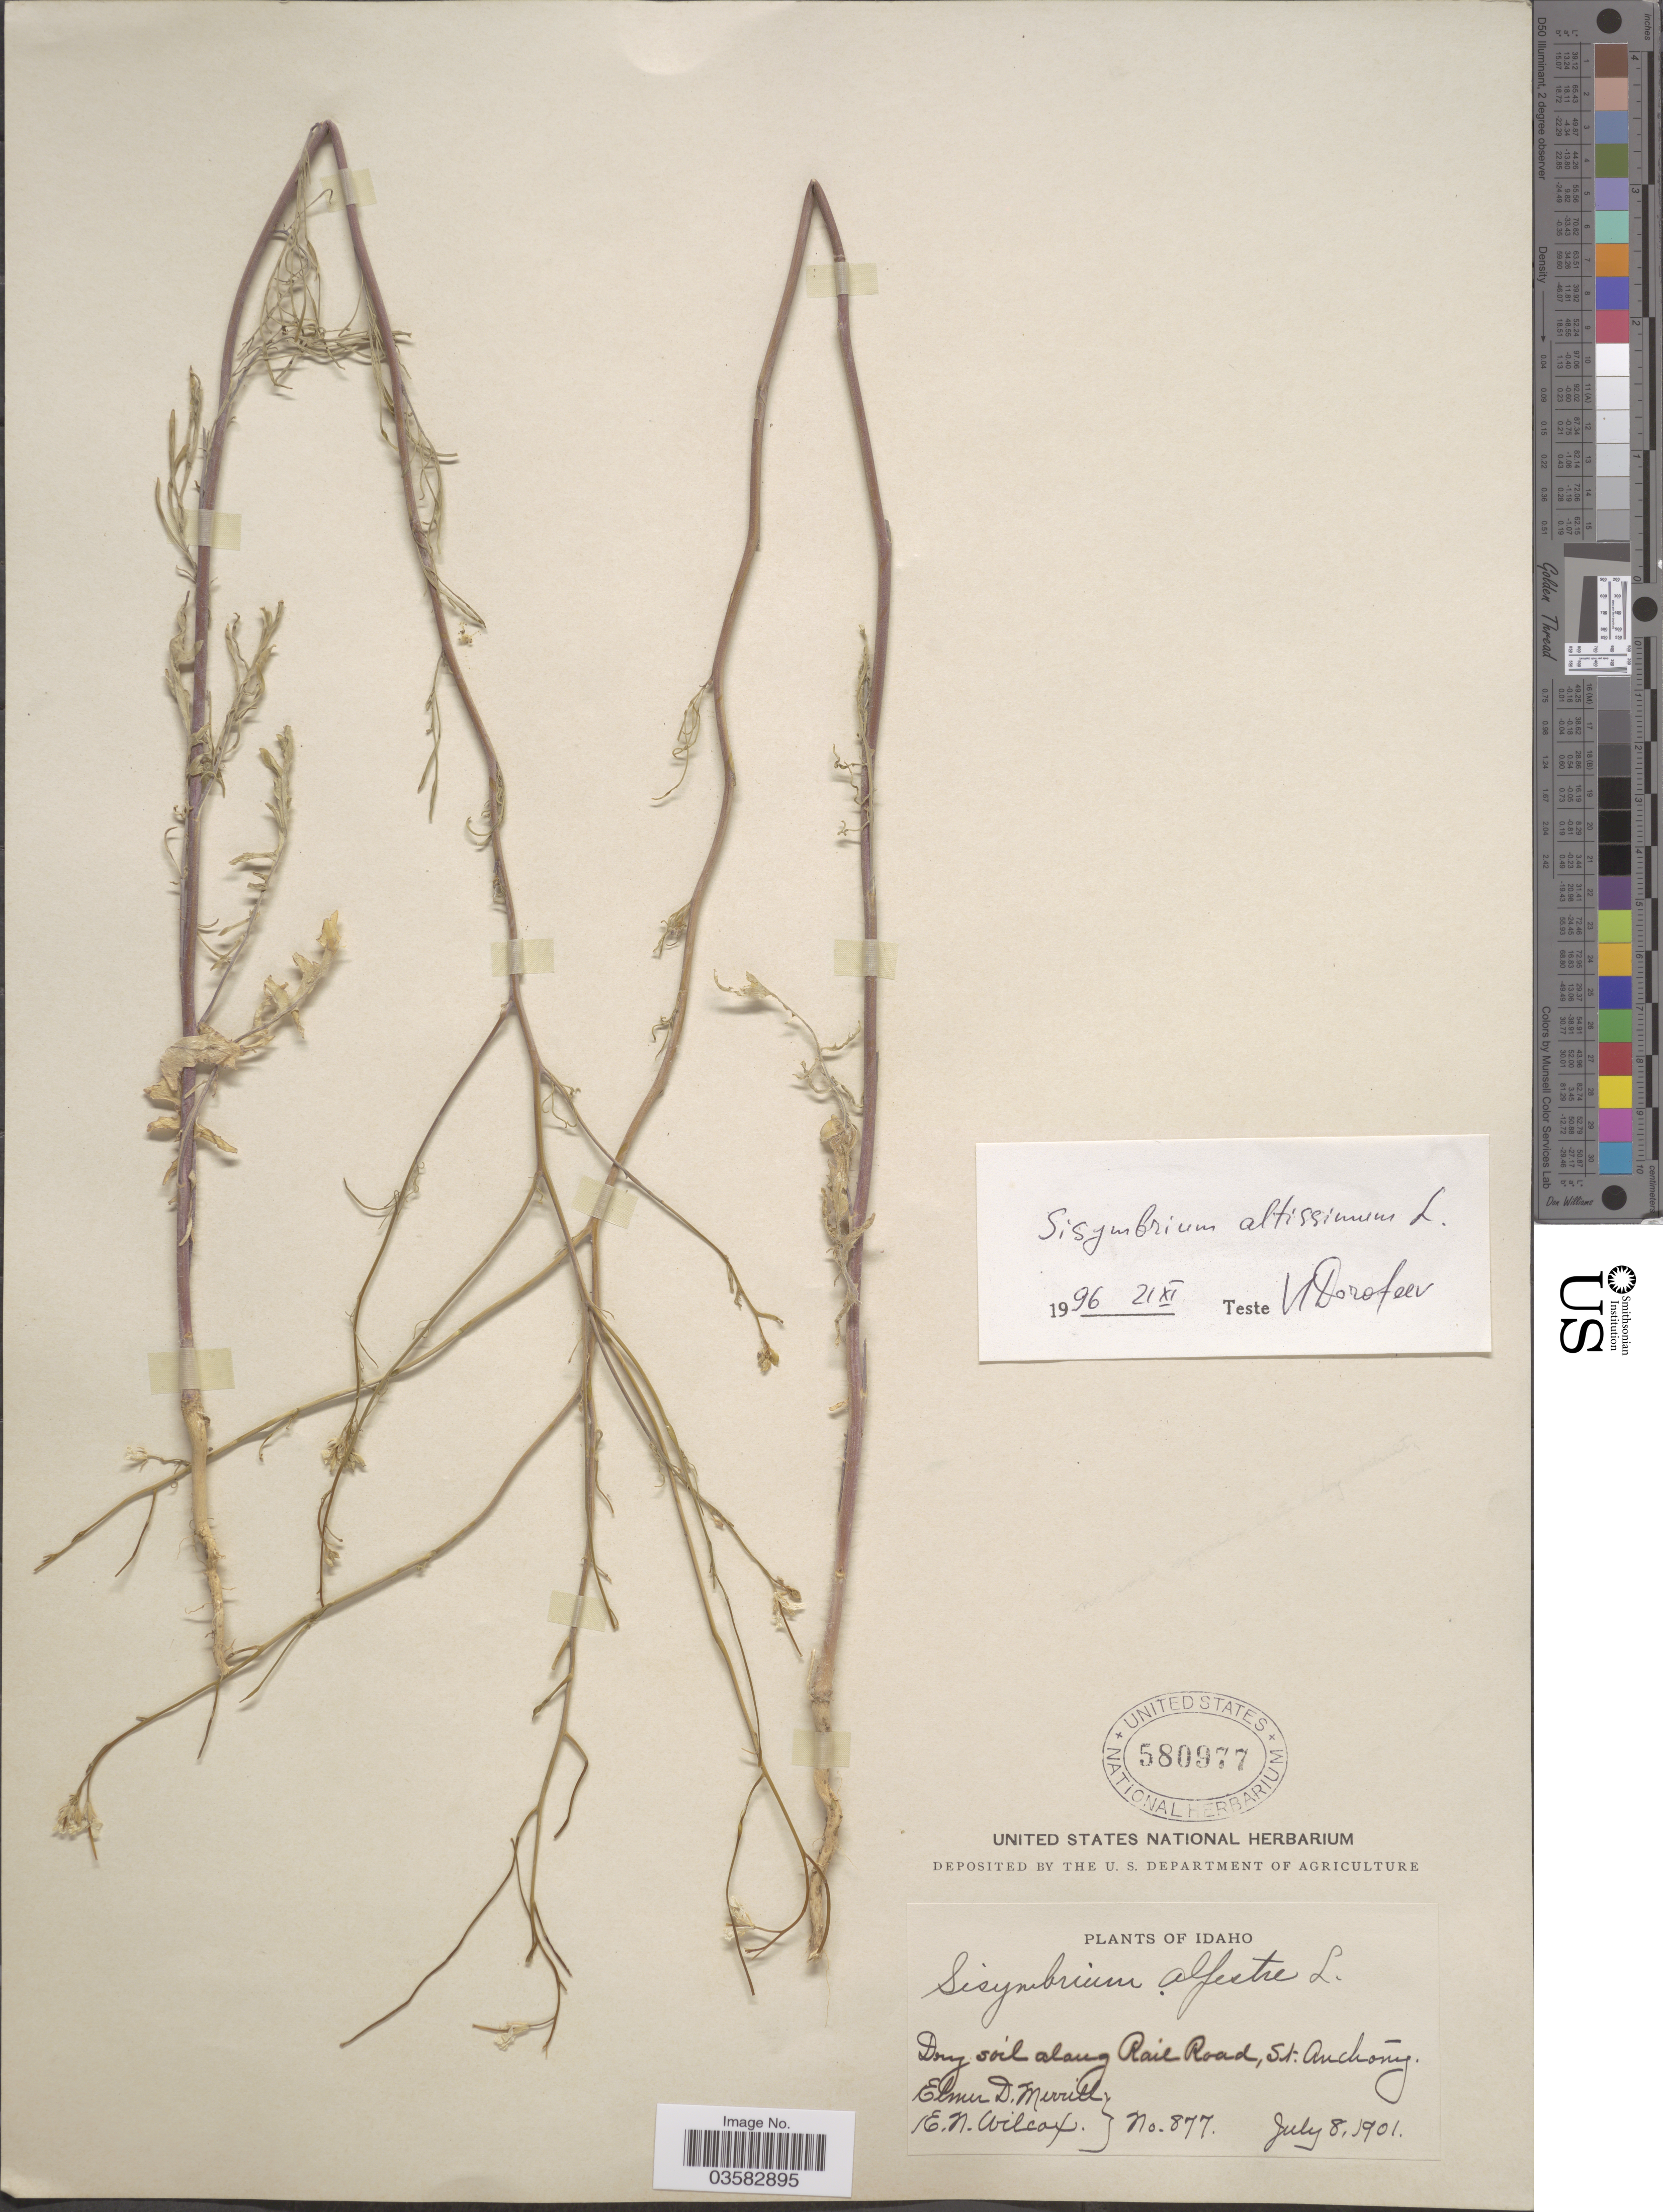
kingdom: Plantae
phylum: Tracheophyta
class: Magnoliopsida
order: Brassicales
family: Brassicaceae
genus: Sisymbrium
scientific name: Sisymbrium altissimum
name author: L.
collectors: E. D. Merrill & E. Wilcox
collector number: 877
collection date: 1901-07-08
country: United States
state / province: Idaho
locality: Dry soil along Rail Road, St. Anthony.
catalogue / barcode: US 580977